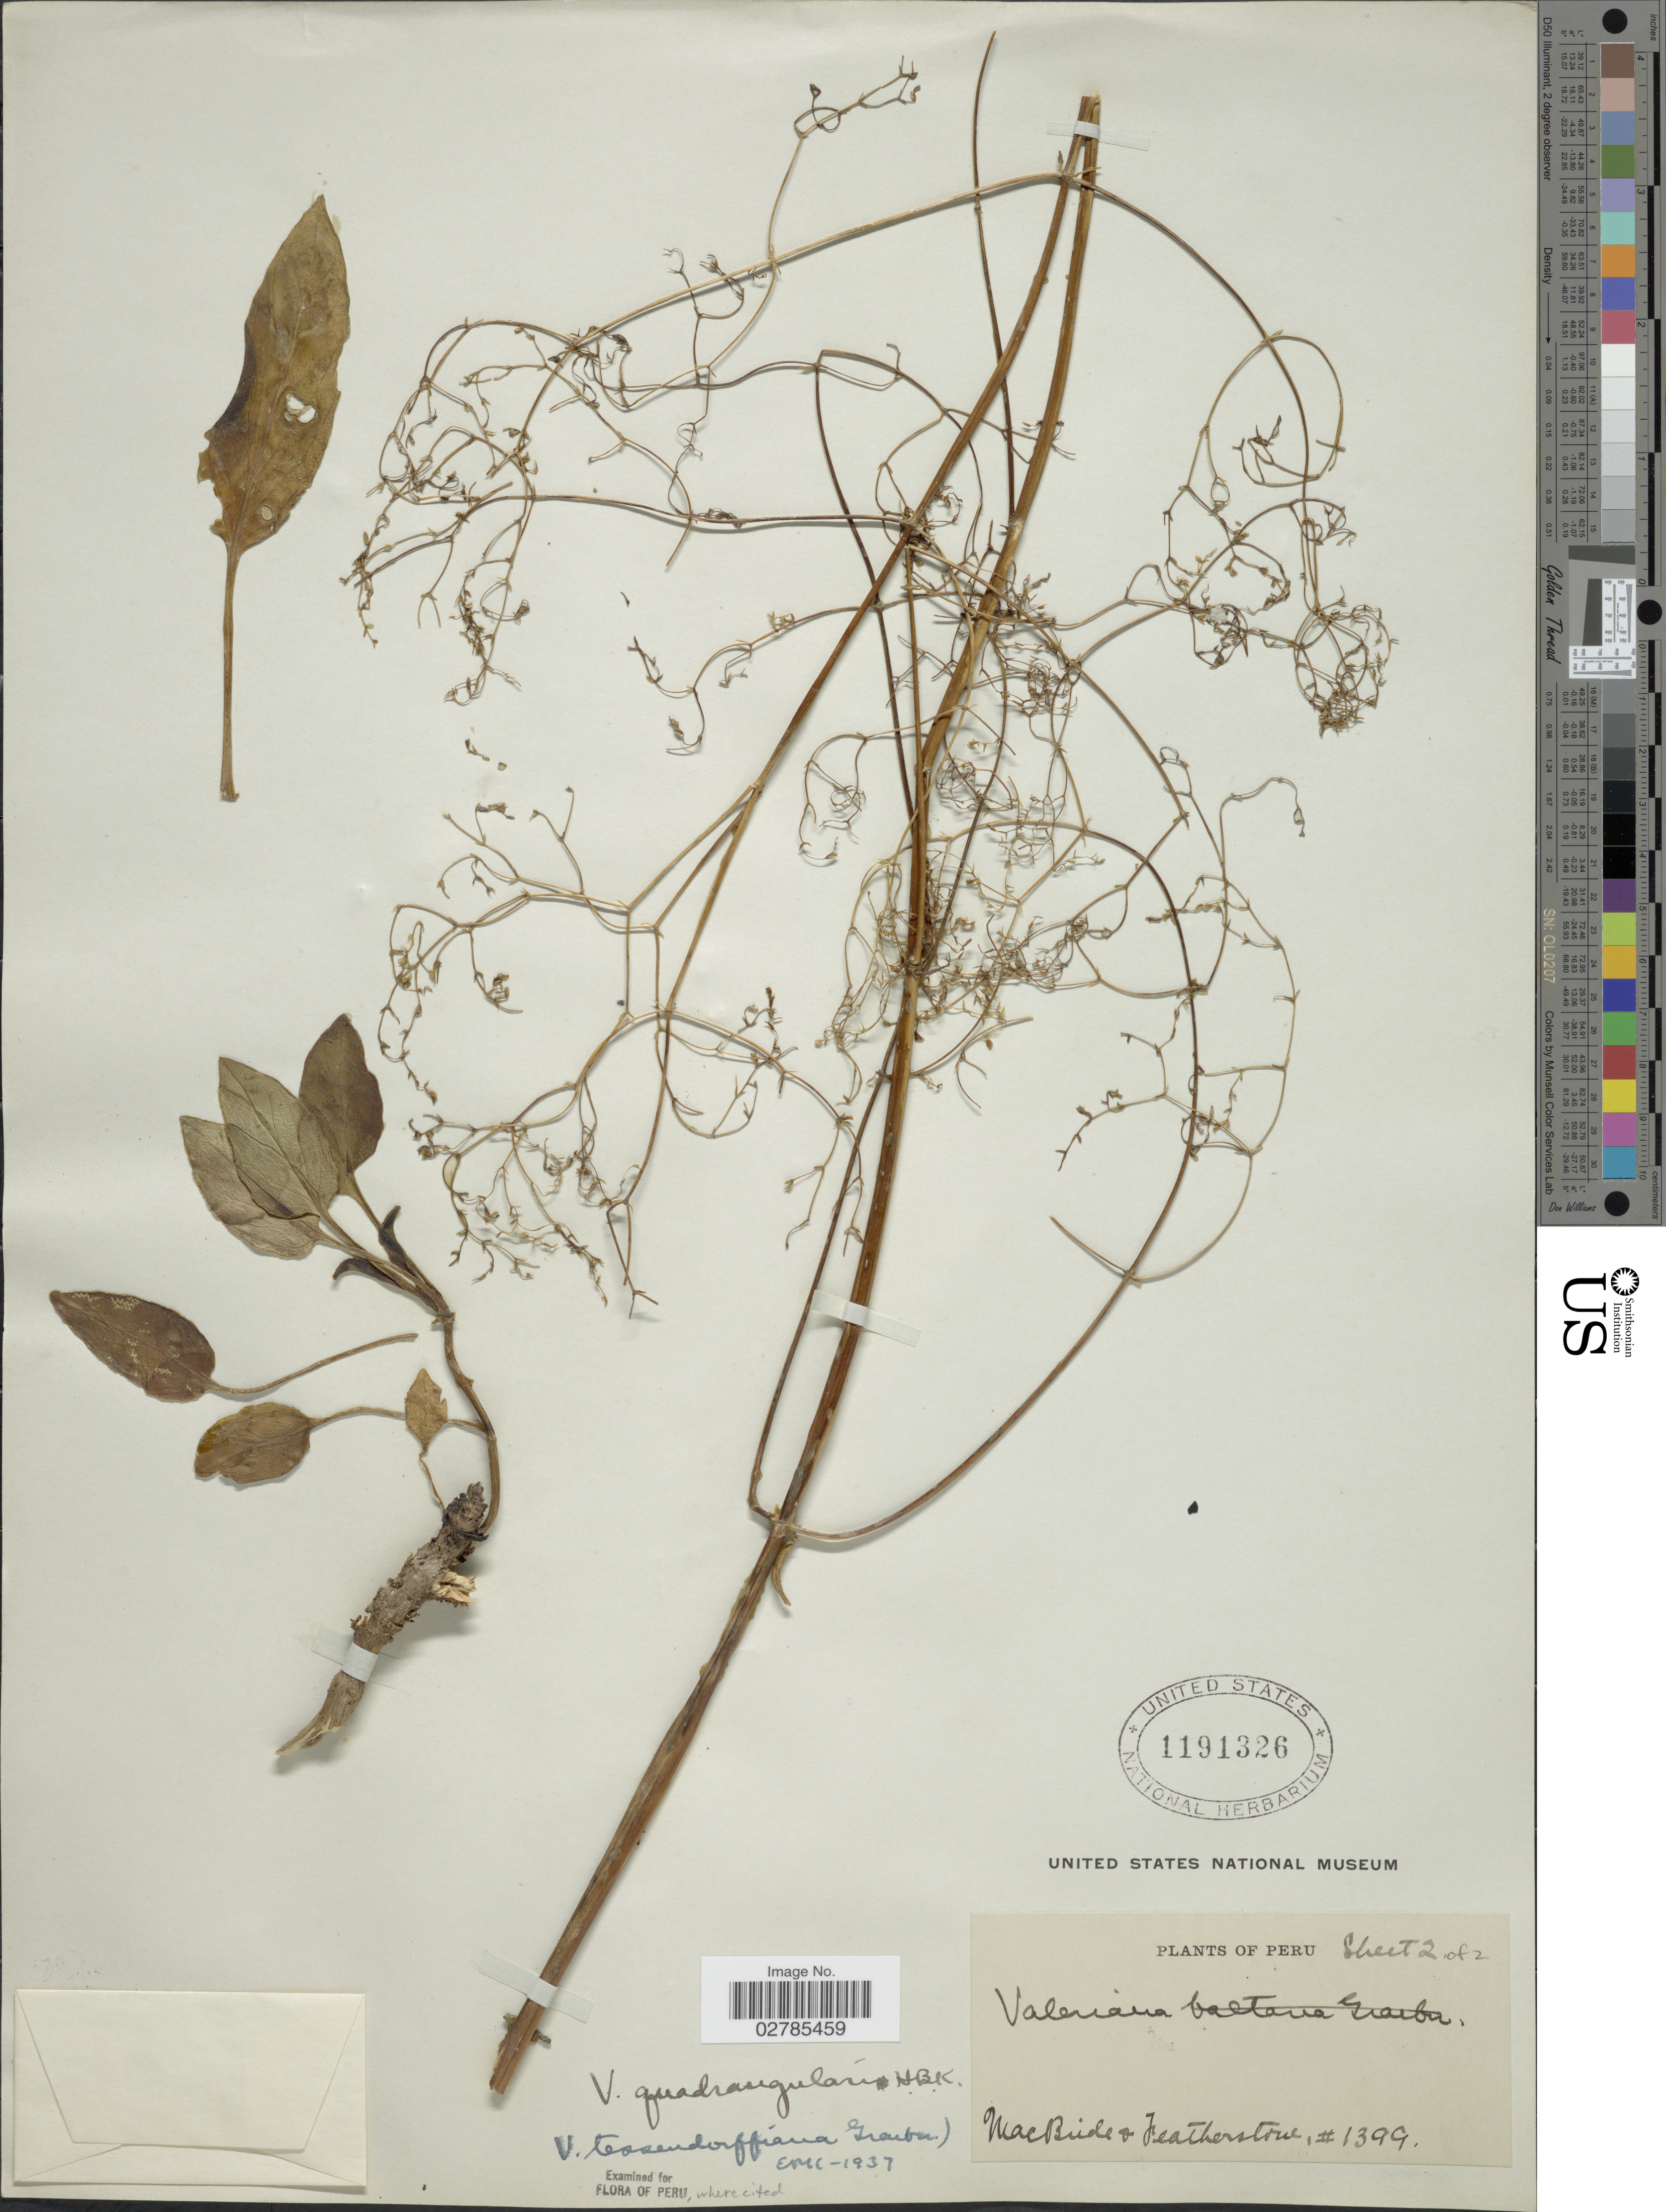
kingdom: Plantae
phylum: Tracheophyta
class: Magnoliopsida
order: Dipsacales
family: Caprifoliaceae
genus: Valeriana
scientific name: Valeriana tessendorffiana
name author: Graebn.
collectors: Macbride, -- & -. Featherstone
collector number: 1399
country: Peru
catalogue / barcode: US 1191326